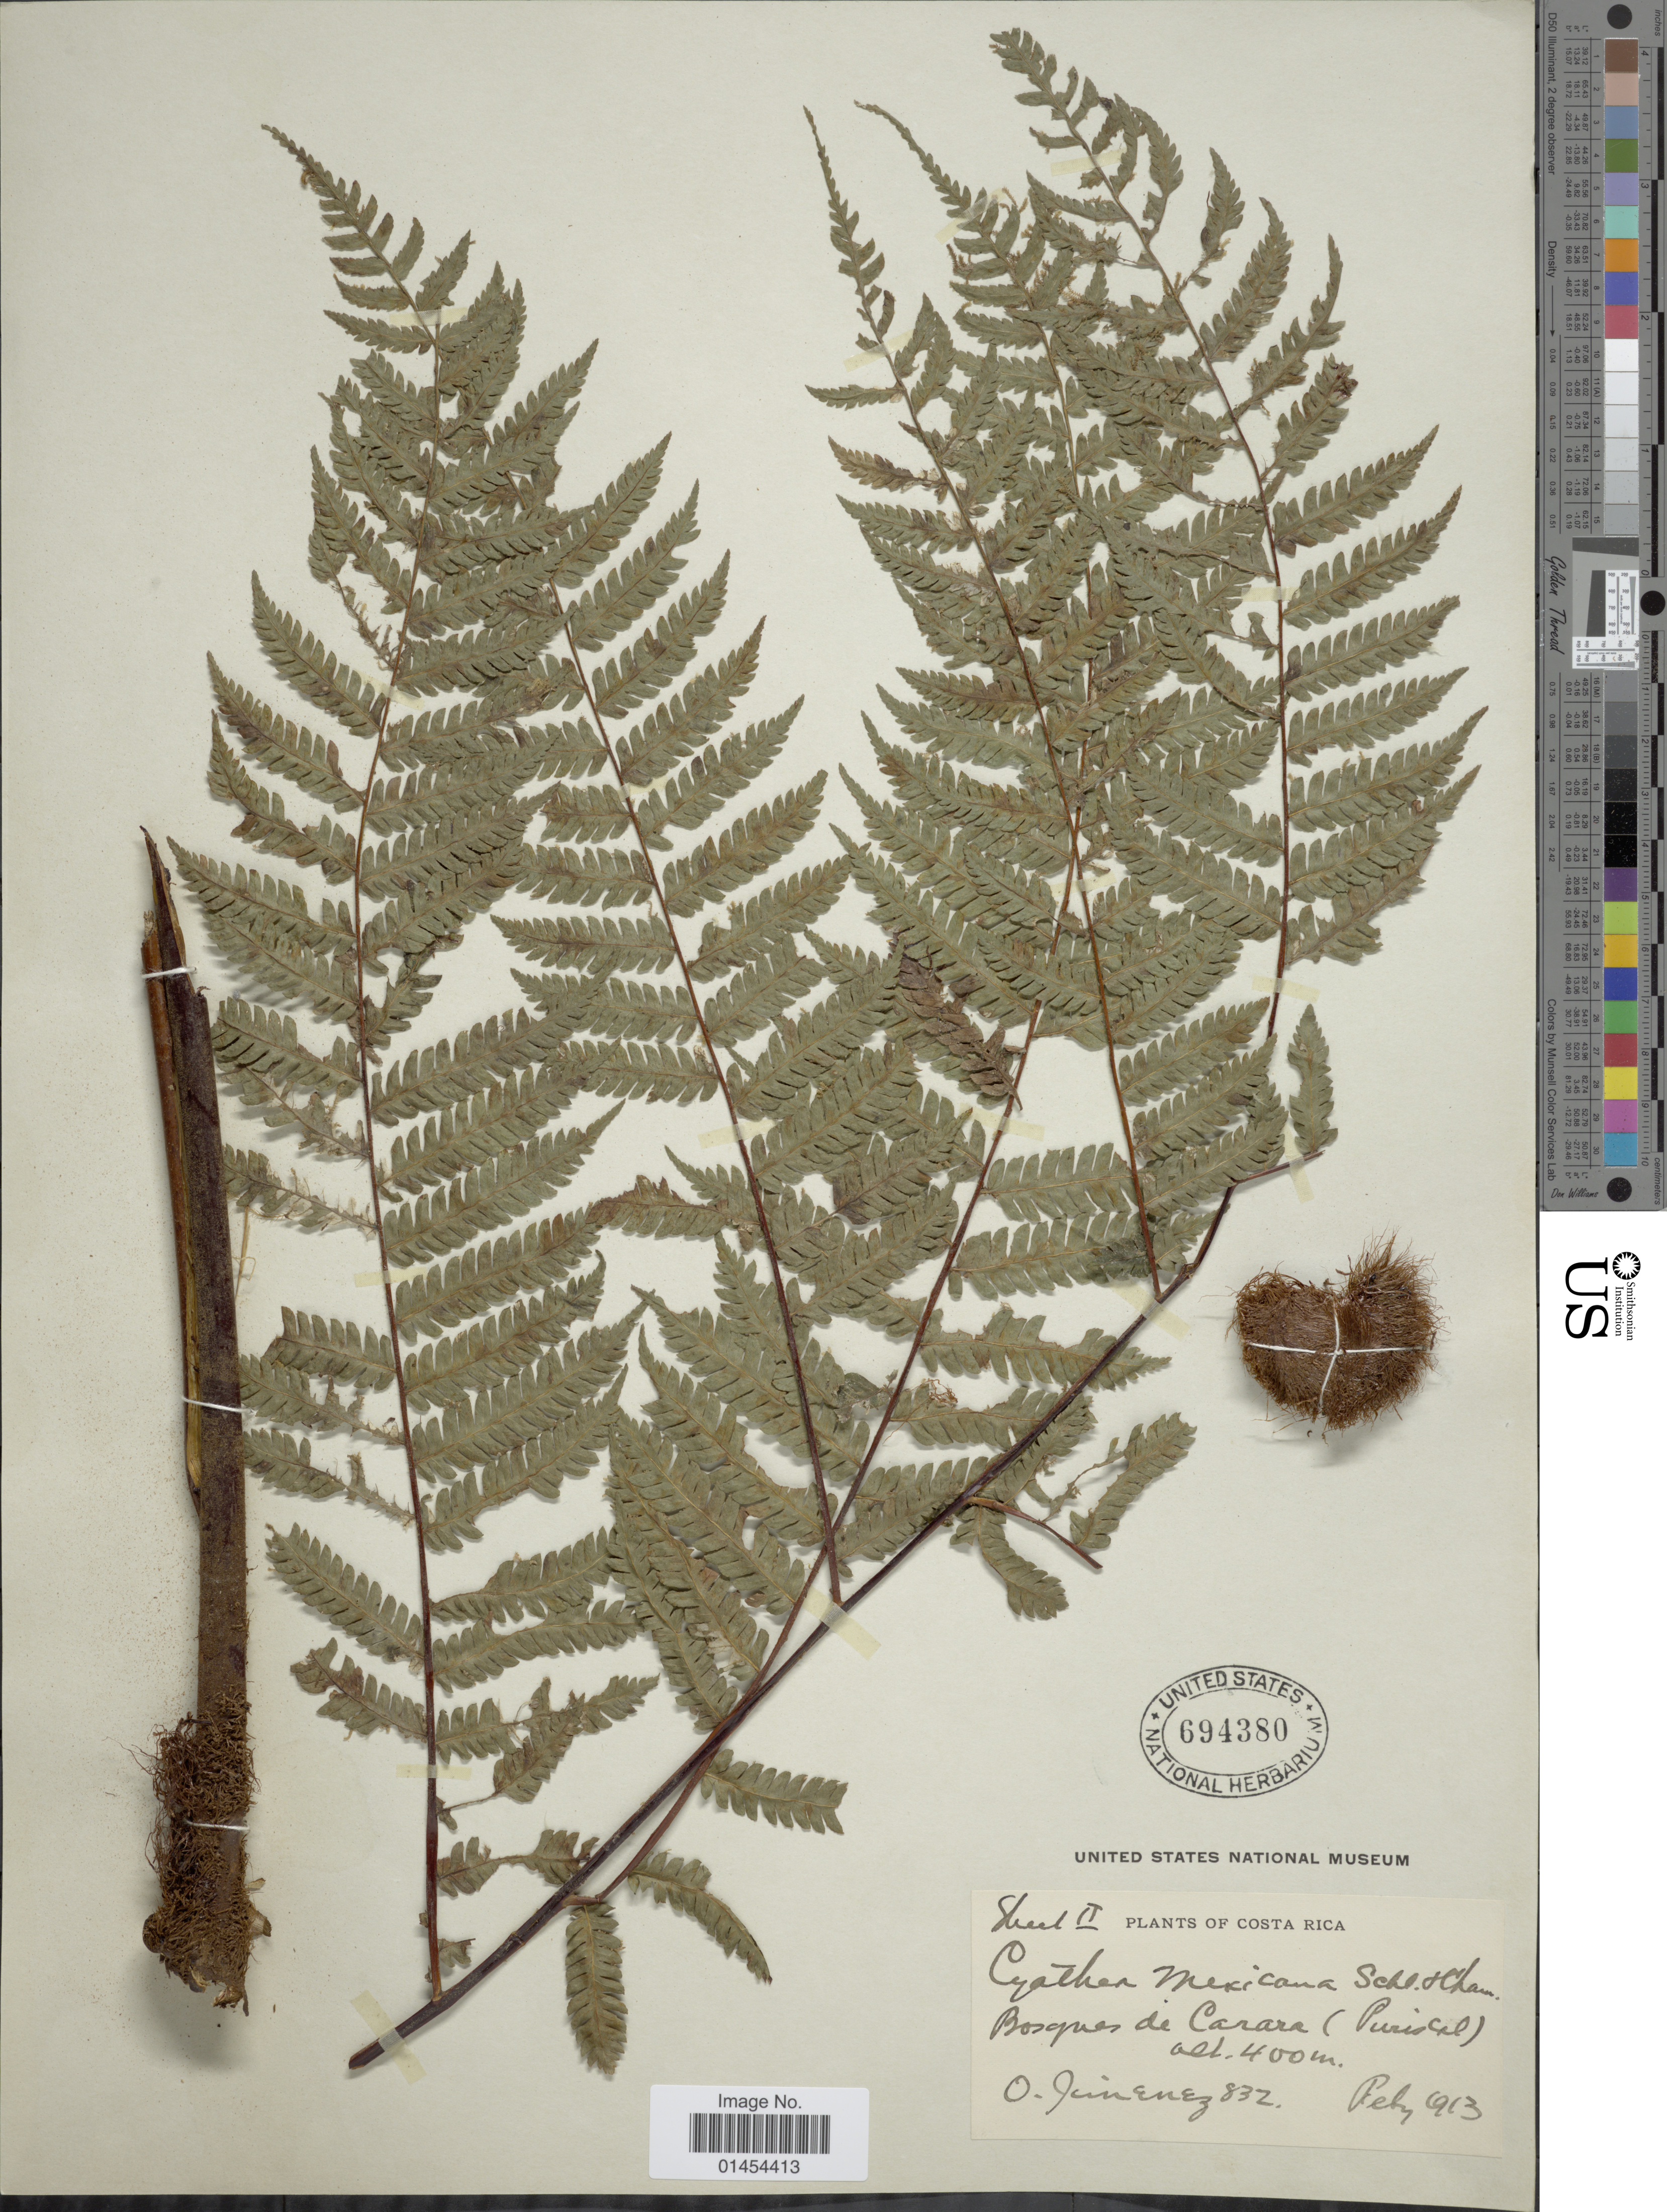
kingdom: Plantae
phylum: Tracheophyta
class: Polypodiopsida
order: Cyatheales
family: Cyatheaceae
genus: Alsophila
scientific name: Alsophila firma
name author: (Baker) D.S. Conant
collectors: O. Jiménez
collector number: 832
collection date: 1913-02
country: Costa Rica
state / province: San José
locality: Bosques de Carara (Puriscal)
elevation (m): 400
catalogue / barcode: US 694380